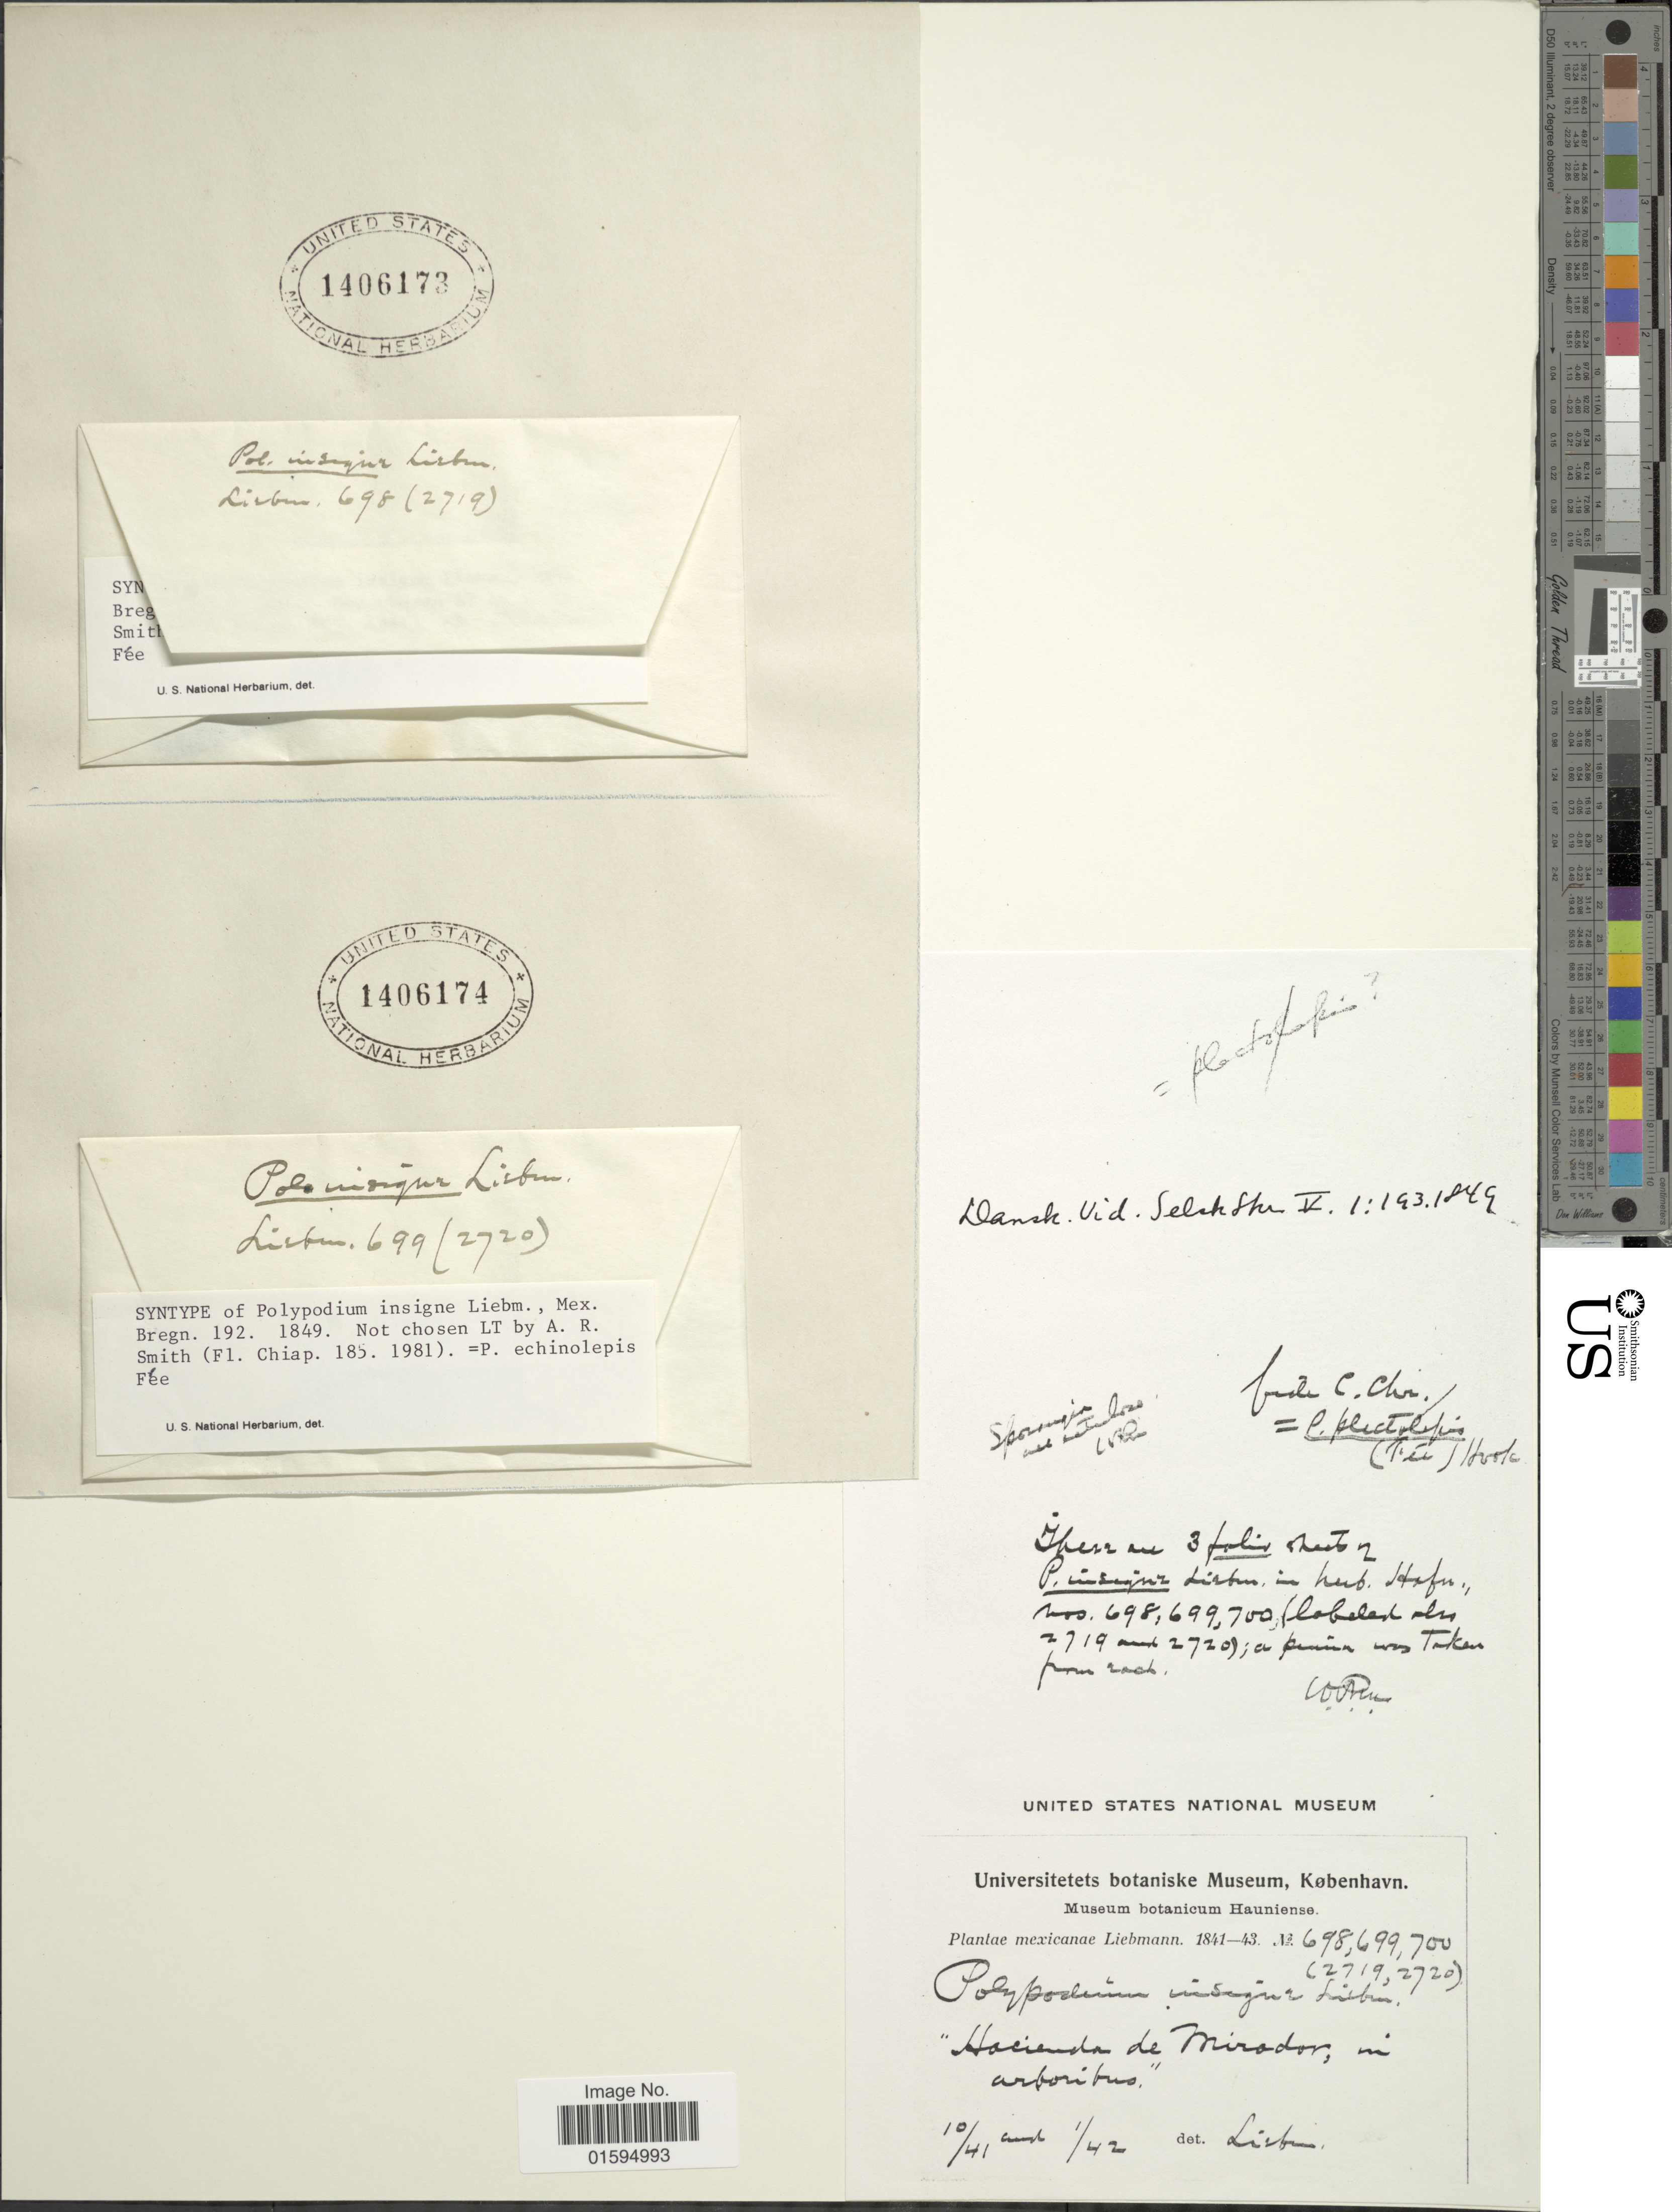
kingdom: Plantae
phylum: Tracheophyta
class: Polypodiopsida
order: Polypodiales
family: Polypodiaceae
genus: Polypodium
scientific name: Polypodium echinolepis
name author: Fée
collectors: Liebmann, --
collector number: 2719/2720?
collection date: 1841-10/1842-01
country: Mexico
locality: Hacienda de Mirador, in arboribus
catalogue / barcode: US 1406174-2